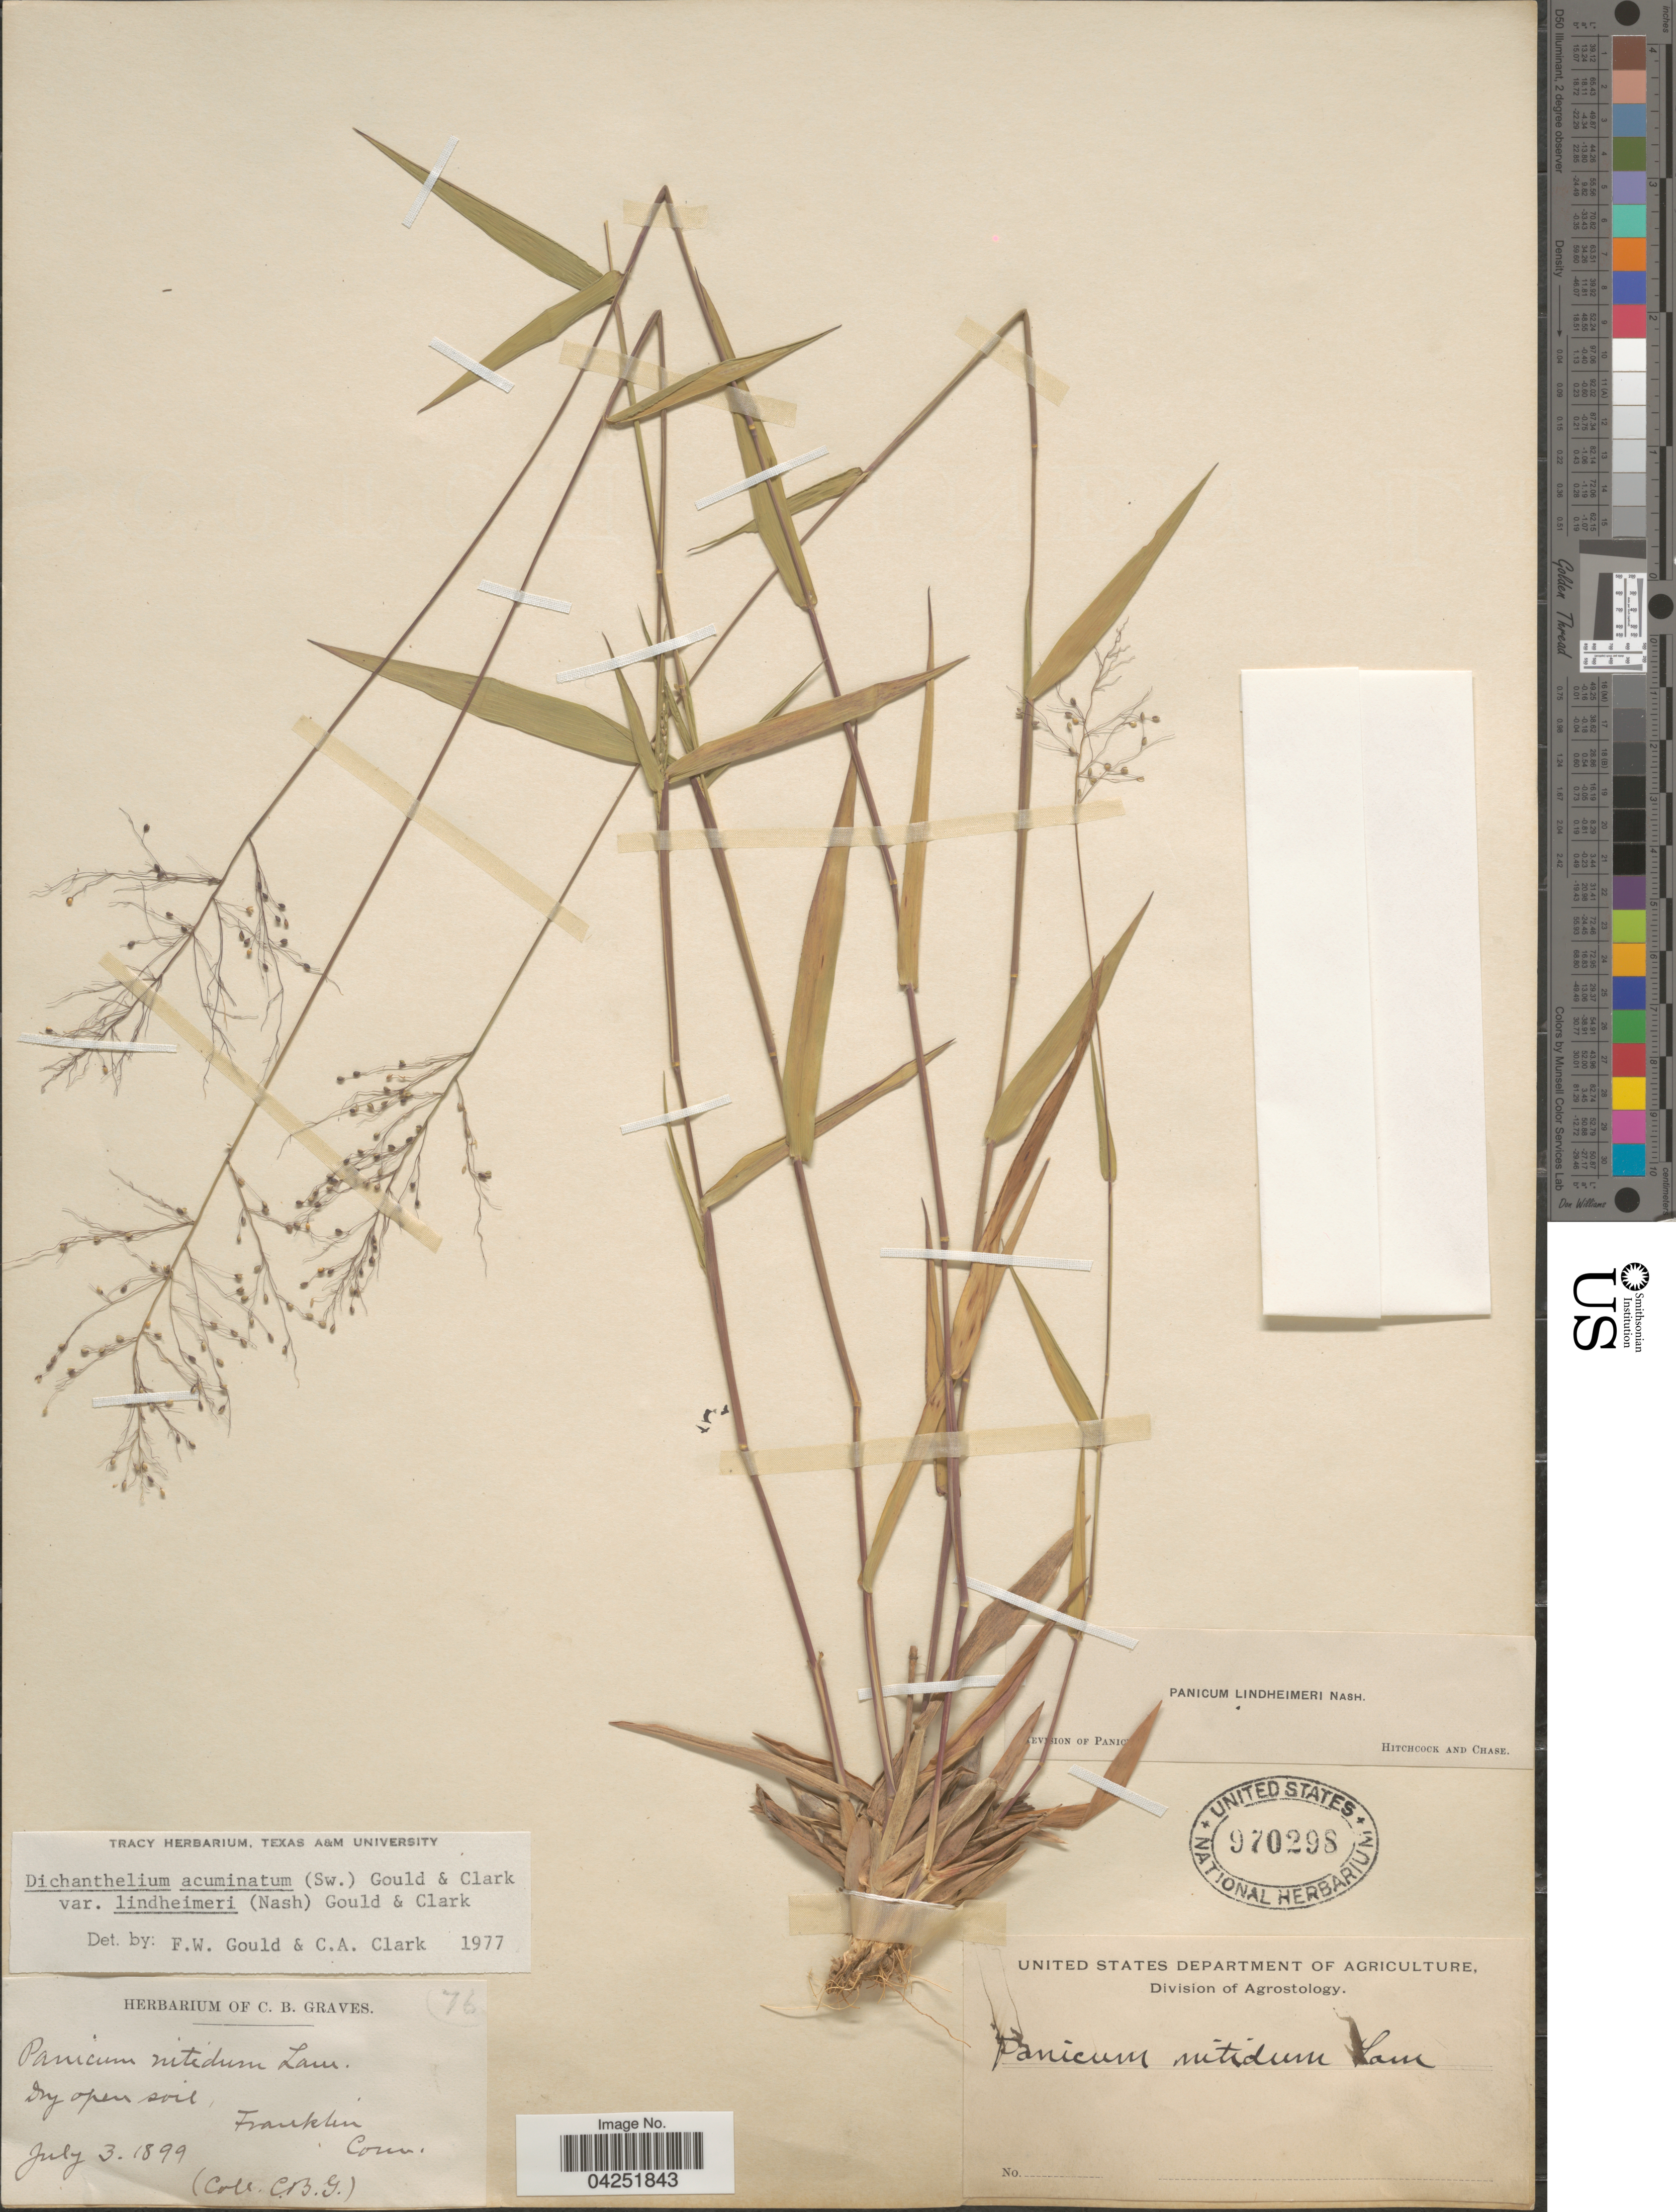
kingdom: Plantae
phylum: Tracheophyta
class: Liliopsida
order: Poales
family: Poaceae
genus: Dichanthelium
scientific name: Dichanthelium acuminatum var. lindheimeri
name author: (Nash) Gould & C.A. Clark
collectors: C. Graves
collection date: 1899-07-03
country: United States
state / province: Connecticut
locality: Dry open soil, Franklin.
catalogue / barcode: US 970298